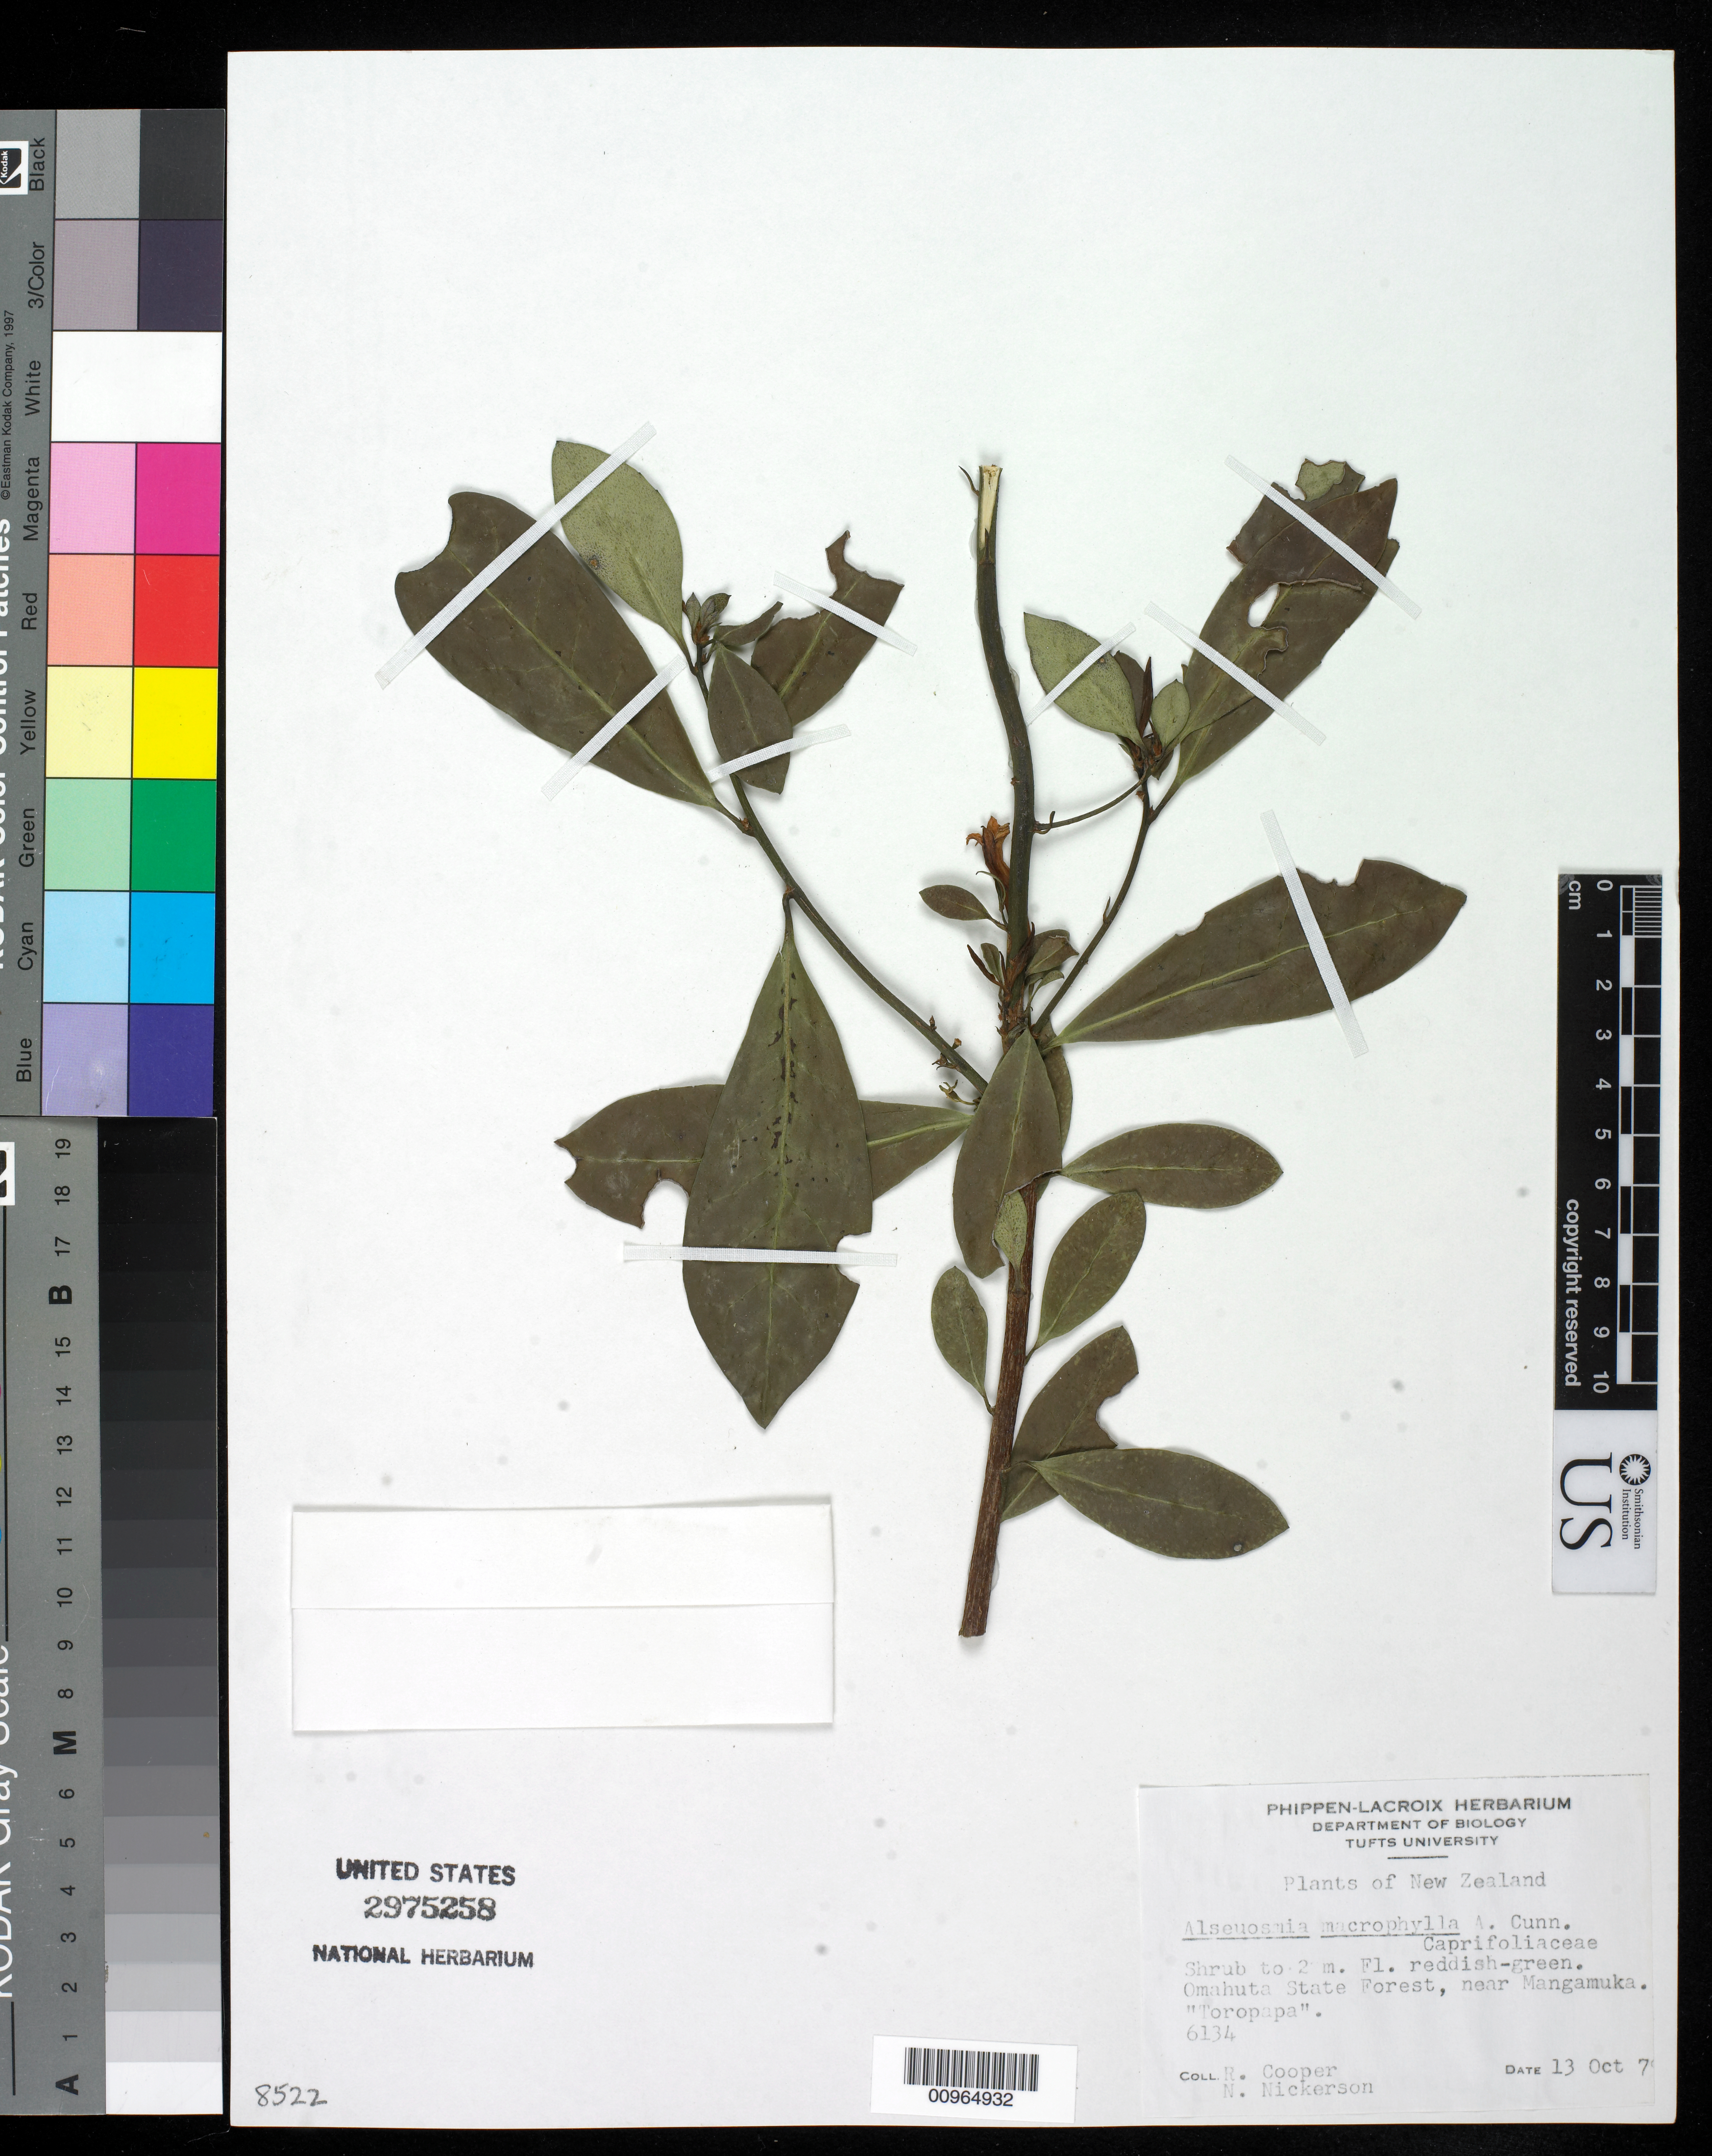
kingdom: Plantae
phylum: Tracheophyta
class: Magnoliopsida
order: Asterales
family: Alseuosmiaceae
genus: Alseuosmia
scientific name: Alseuosmia macrophylla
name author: A. Cunn.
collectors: R. Cooper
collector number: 6134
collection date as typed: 13 Oct 1979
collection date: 1979-10-13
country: New Zealand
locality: Omahuta State Forest, near Mangamuka.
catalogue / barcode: US 2975258